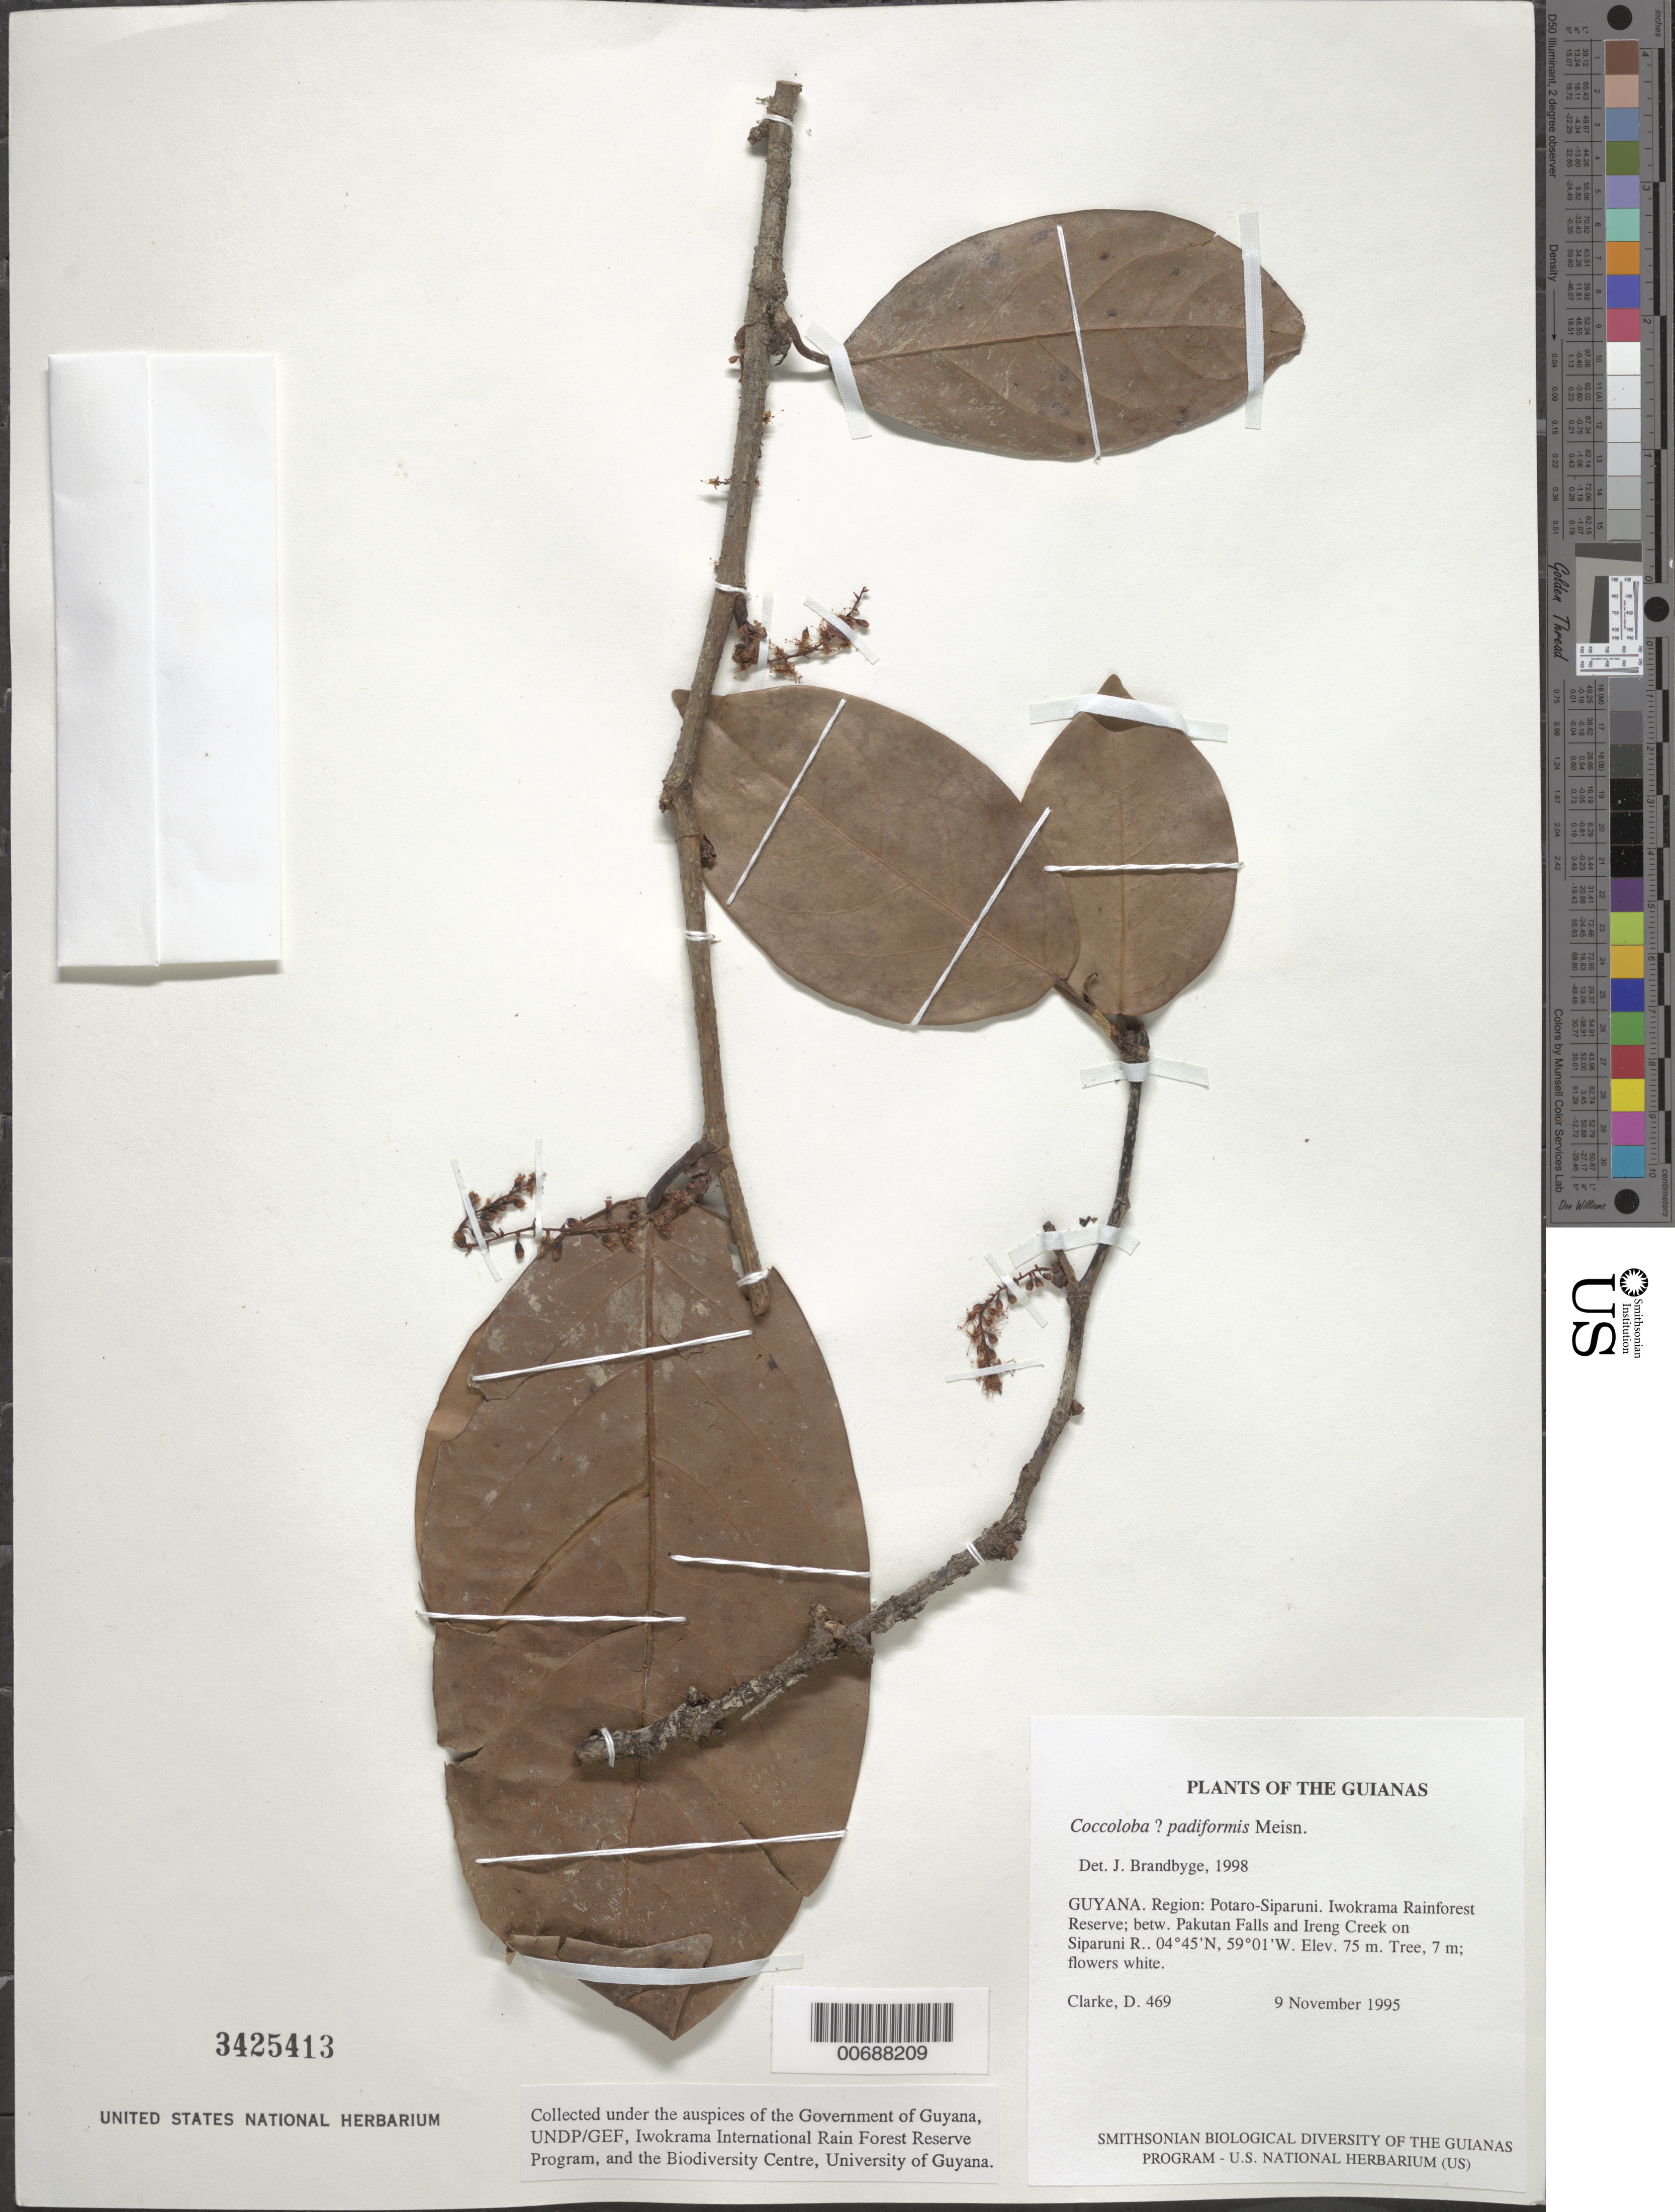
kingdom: Plantae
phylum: Tracheophyta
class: Magnoliopsida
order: Caryophyllales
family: Polygonaceae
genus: Coccoloba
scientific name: Coccoloba padiformis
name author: Meisn.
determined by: Brandbyge, J.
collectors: H. D. Clarke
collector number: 469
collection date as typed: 9 November 1995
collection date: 1995-11-09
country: Guyana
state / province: Potaro-Siparuni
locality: Iwokrama Rainforest Reserve; betw. Pakutau Falls and Ireng Creek on Siparuni R.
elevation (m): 75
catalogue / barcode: US 3425413